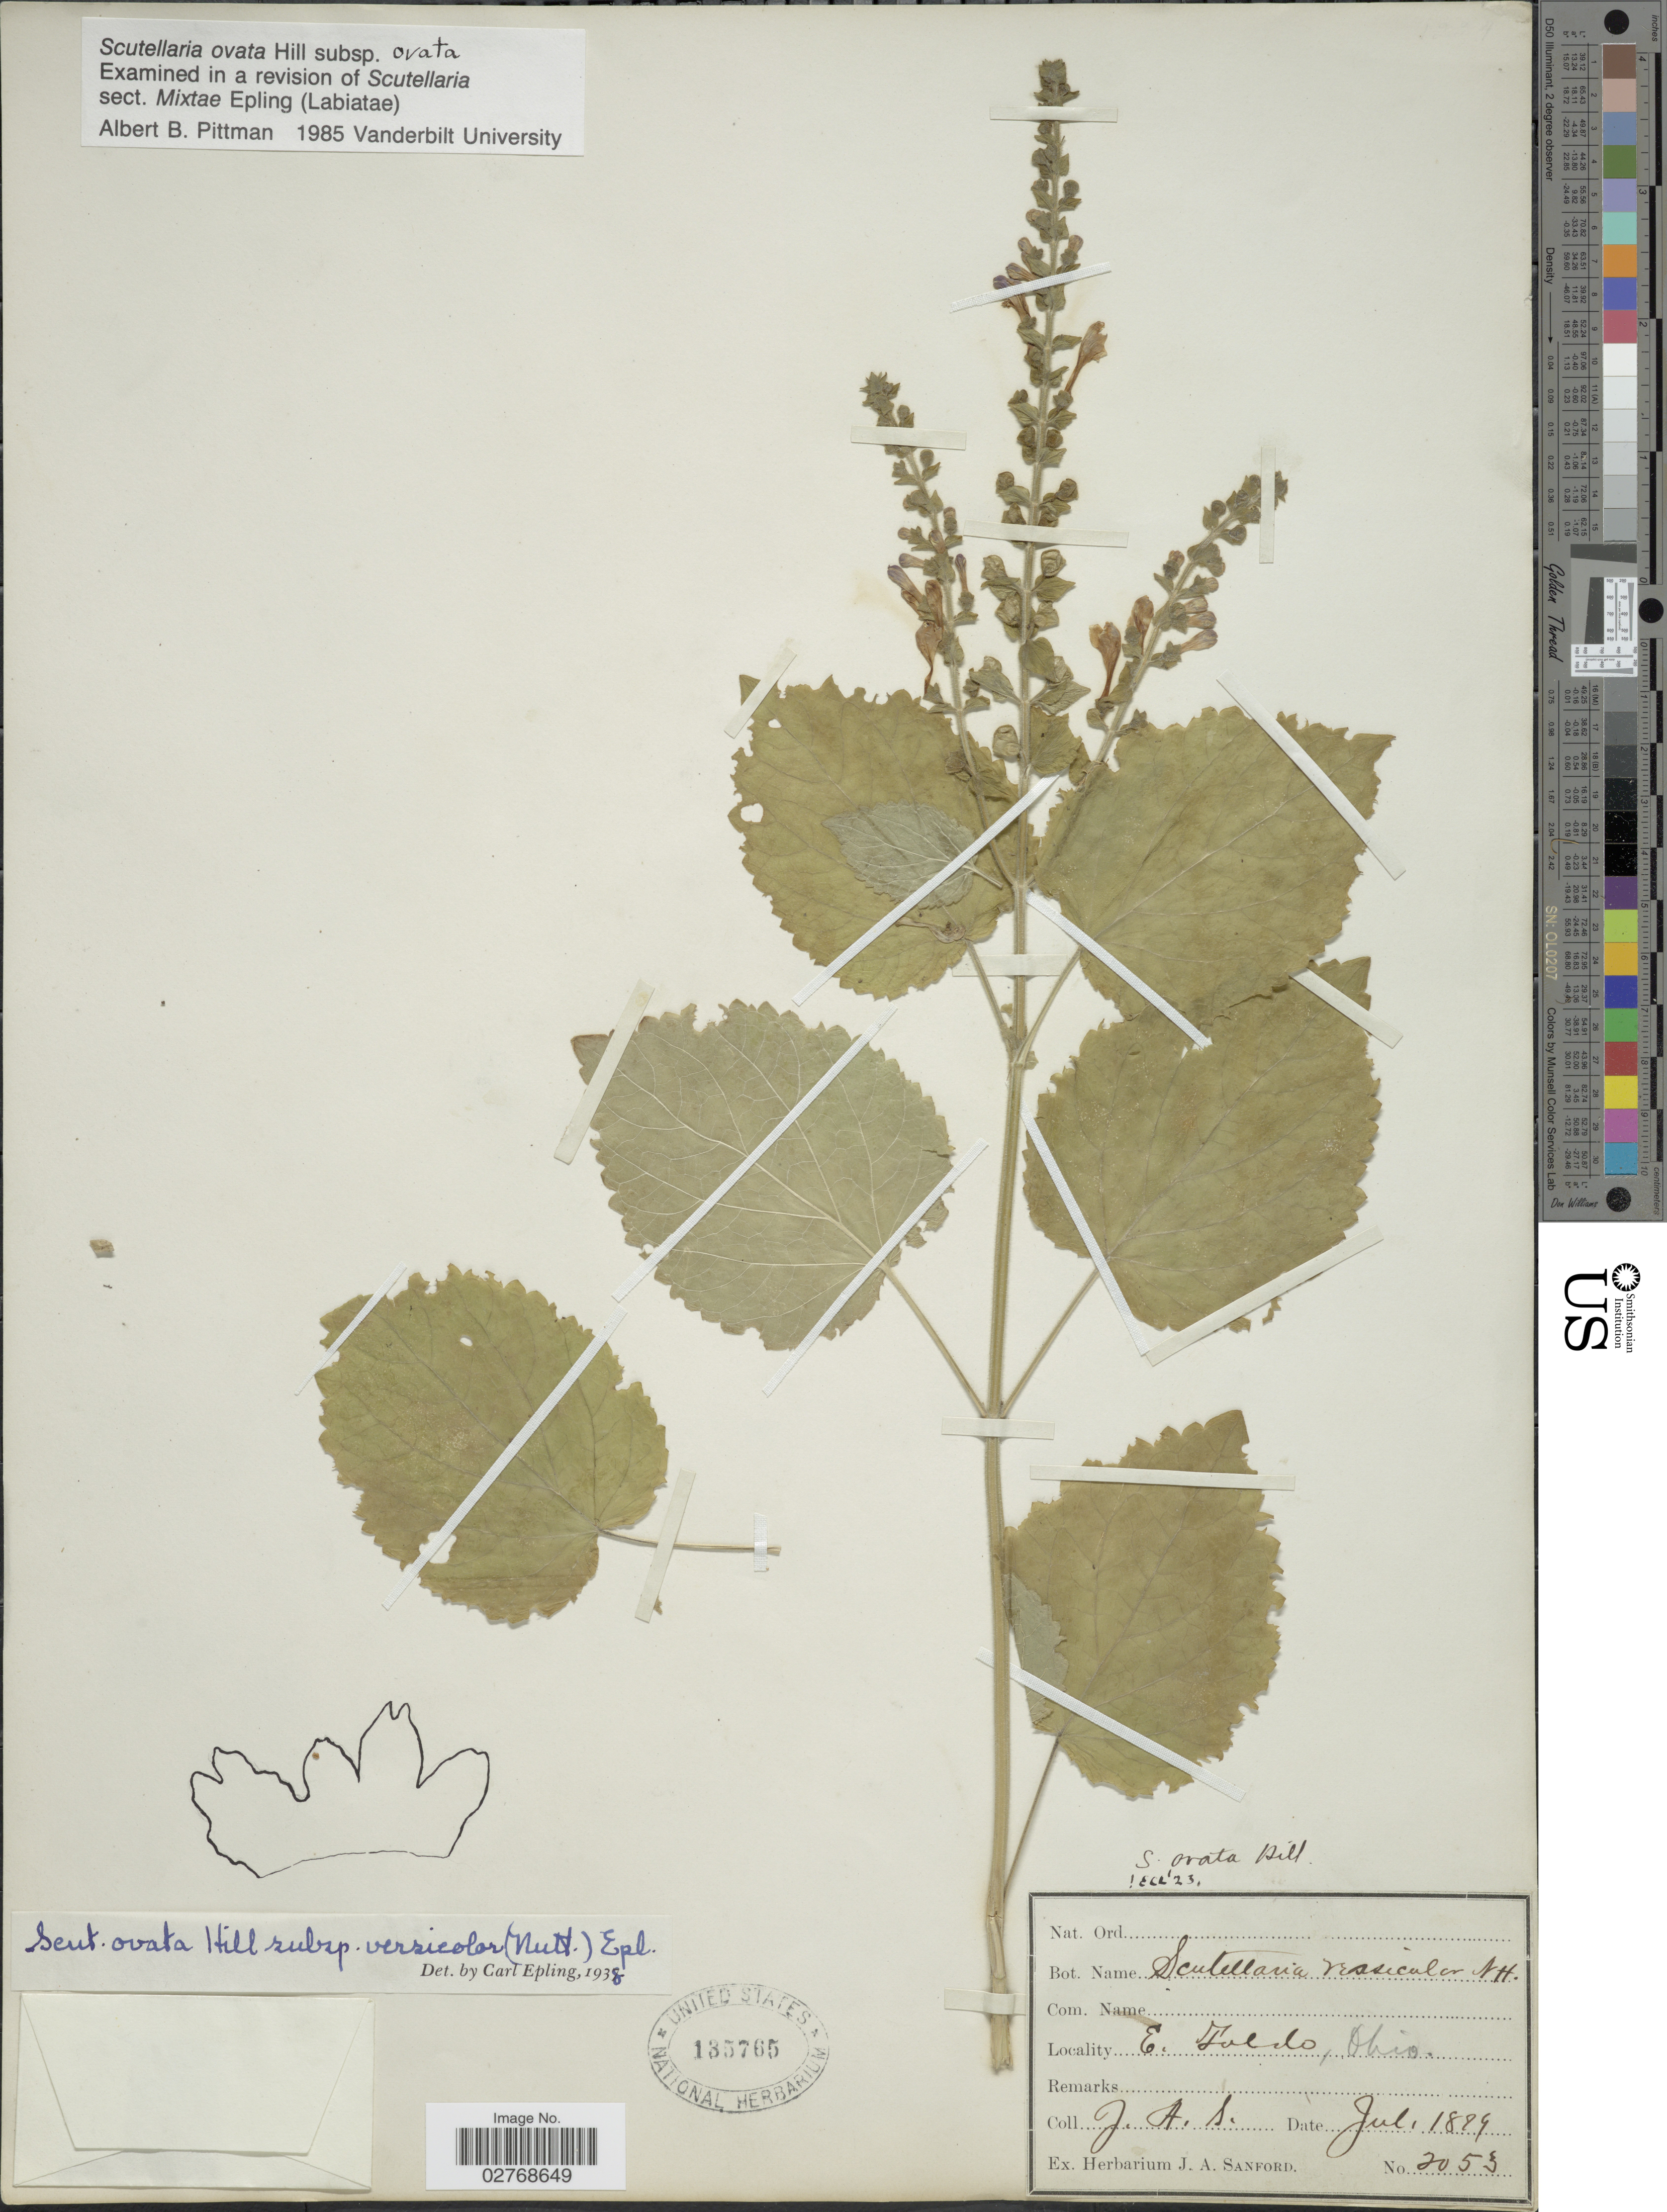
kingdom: Plantae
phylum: Tracheophyta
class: Magnoliopsida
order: Lamiales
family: Lamiaceae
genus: Scutellaria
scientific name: Scutellaria ovata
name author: Hill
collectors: J. Sanford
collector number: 2053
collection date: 1889-07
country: United States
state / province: Ohio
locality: E. Toledo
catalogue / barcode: US 135765